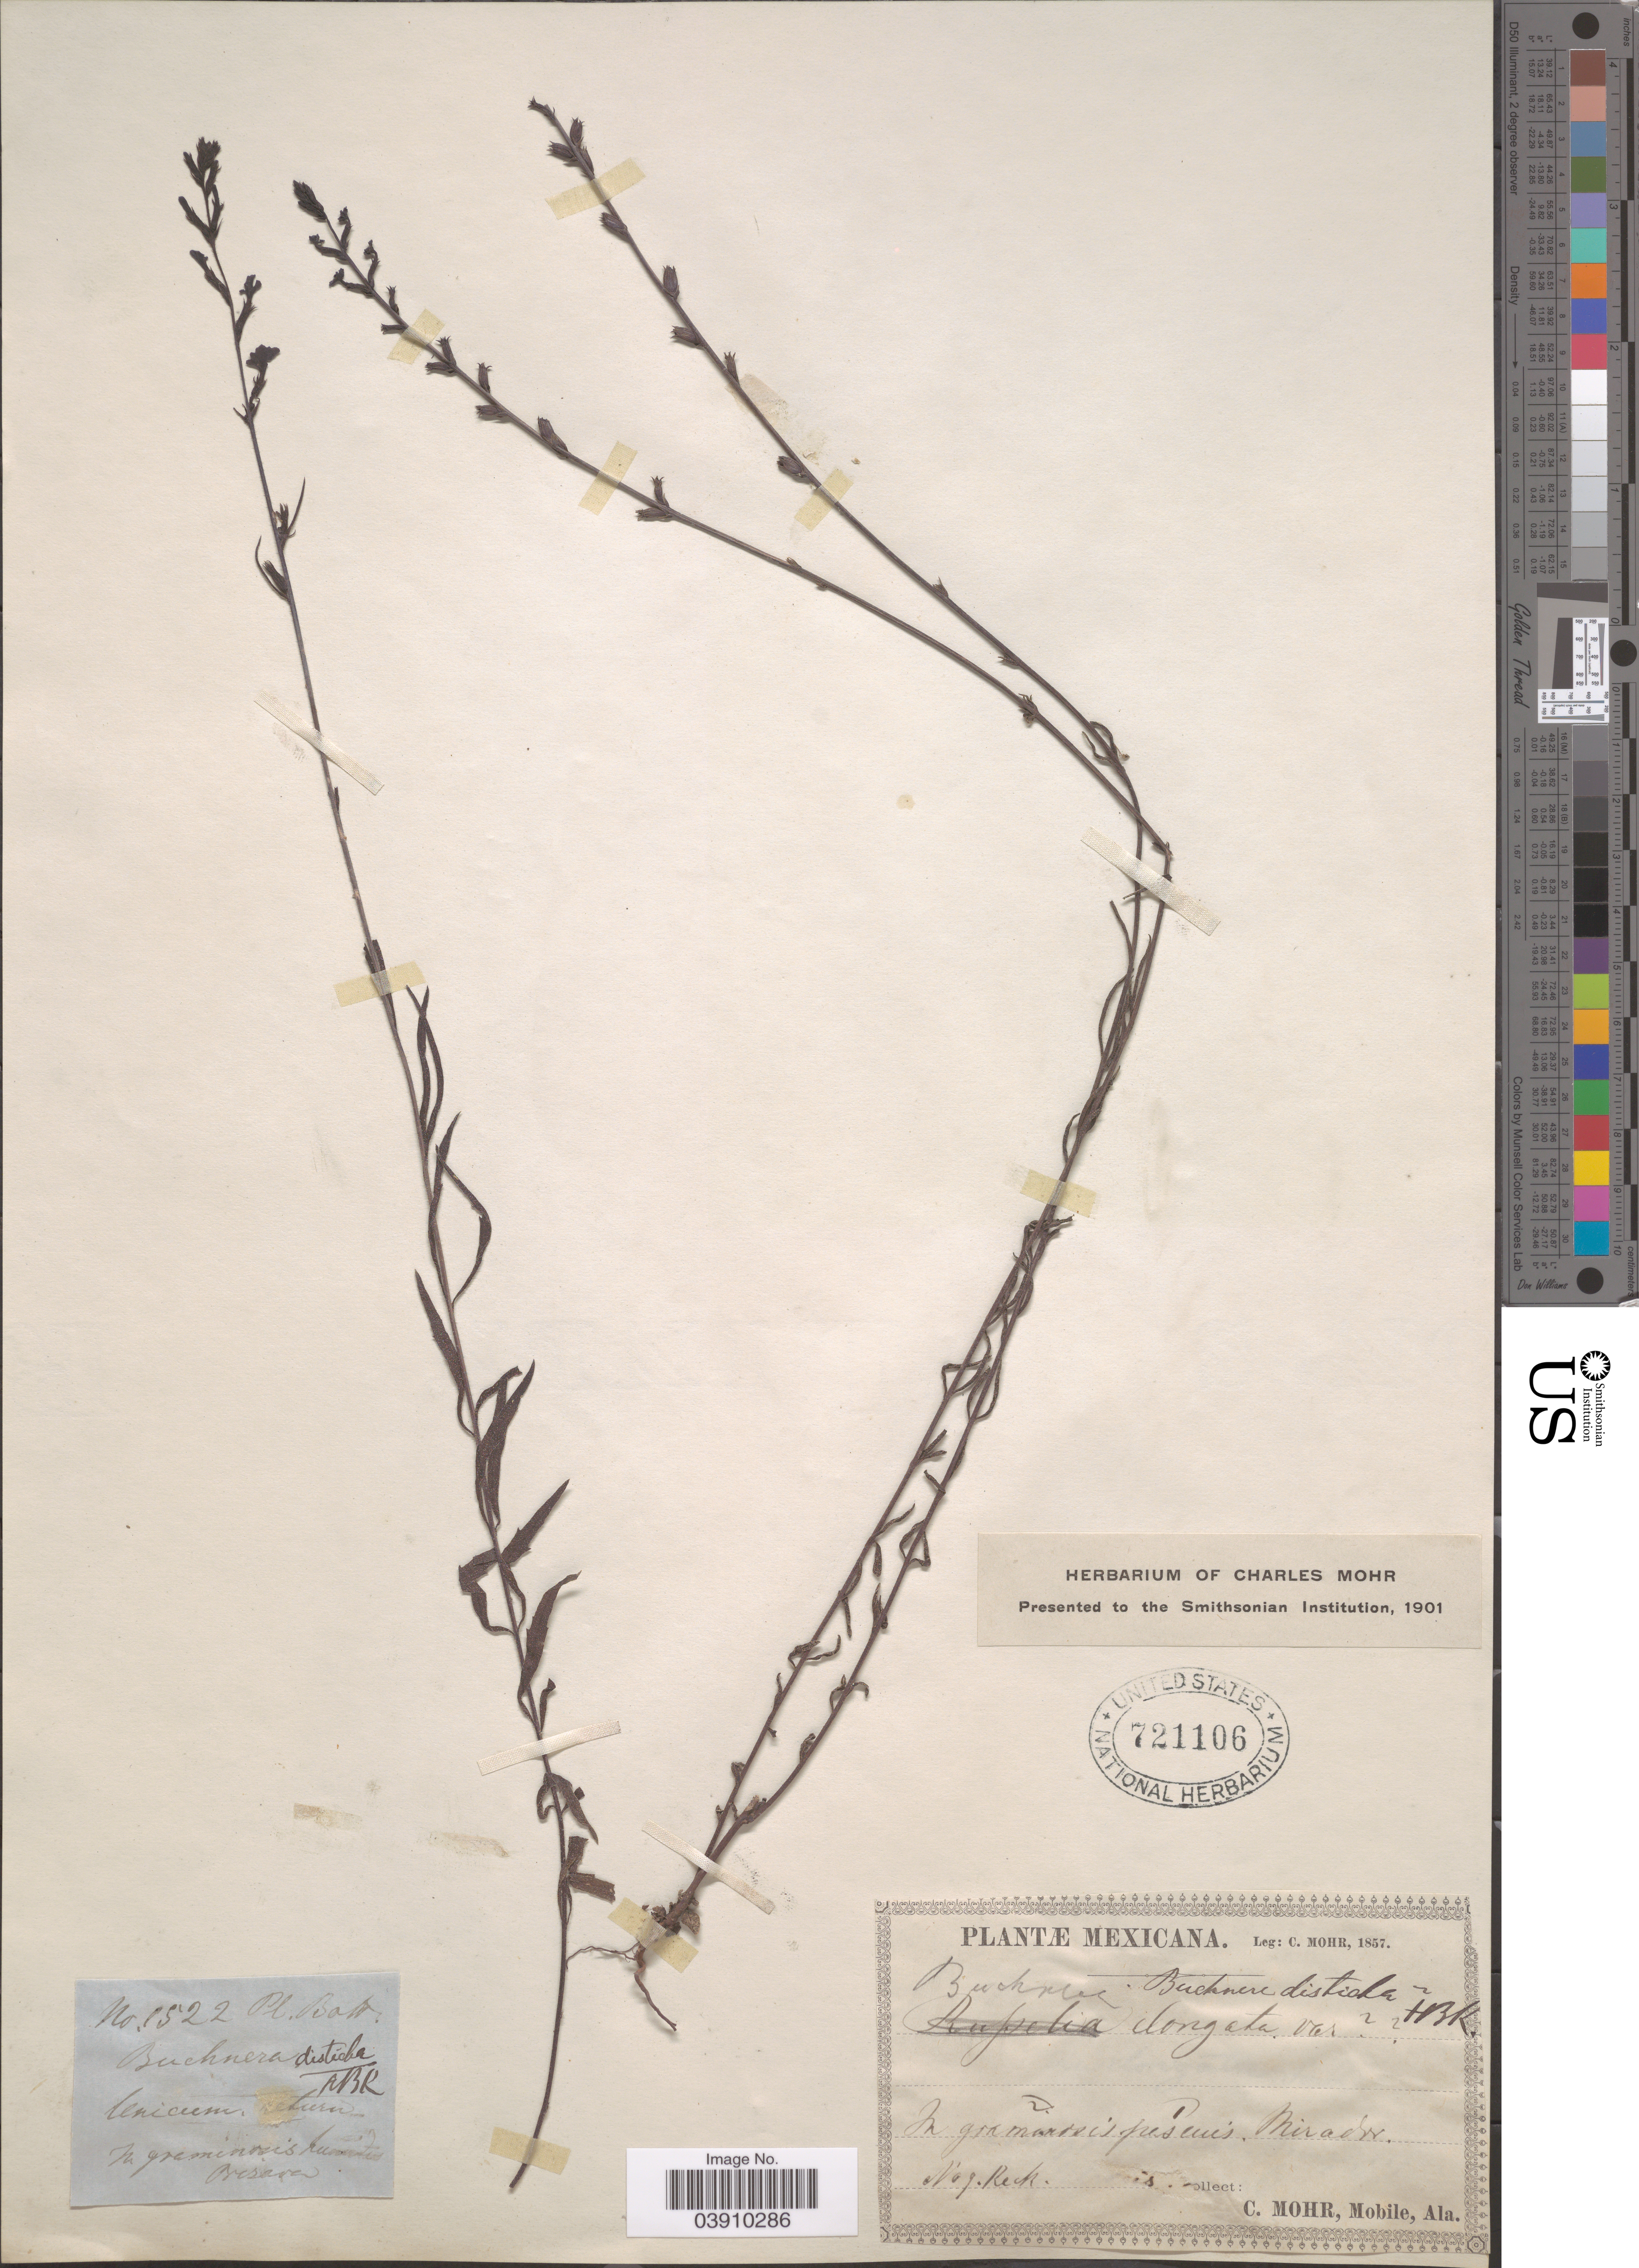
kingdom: Plantae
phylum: Tracheophyta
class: Magnoliopsida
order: Lamiales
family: Orobanchaceae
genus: Buchnera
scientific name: Buchnera pusilla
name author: Kunth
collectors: C. T. Mohr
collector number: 1522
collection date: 1857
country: Mexico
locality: In graminosis humidis pascuis. Mirador. Orizava.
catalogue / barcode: US 721106